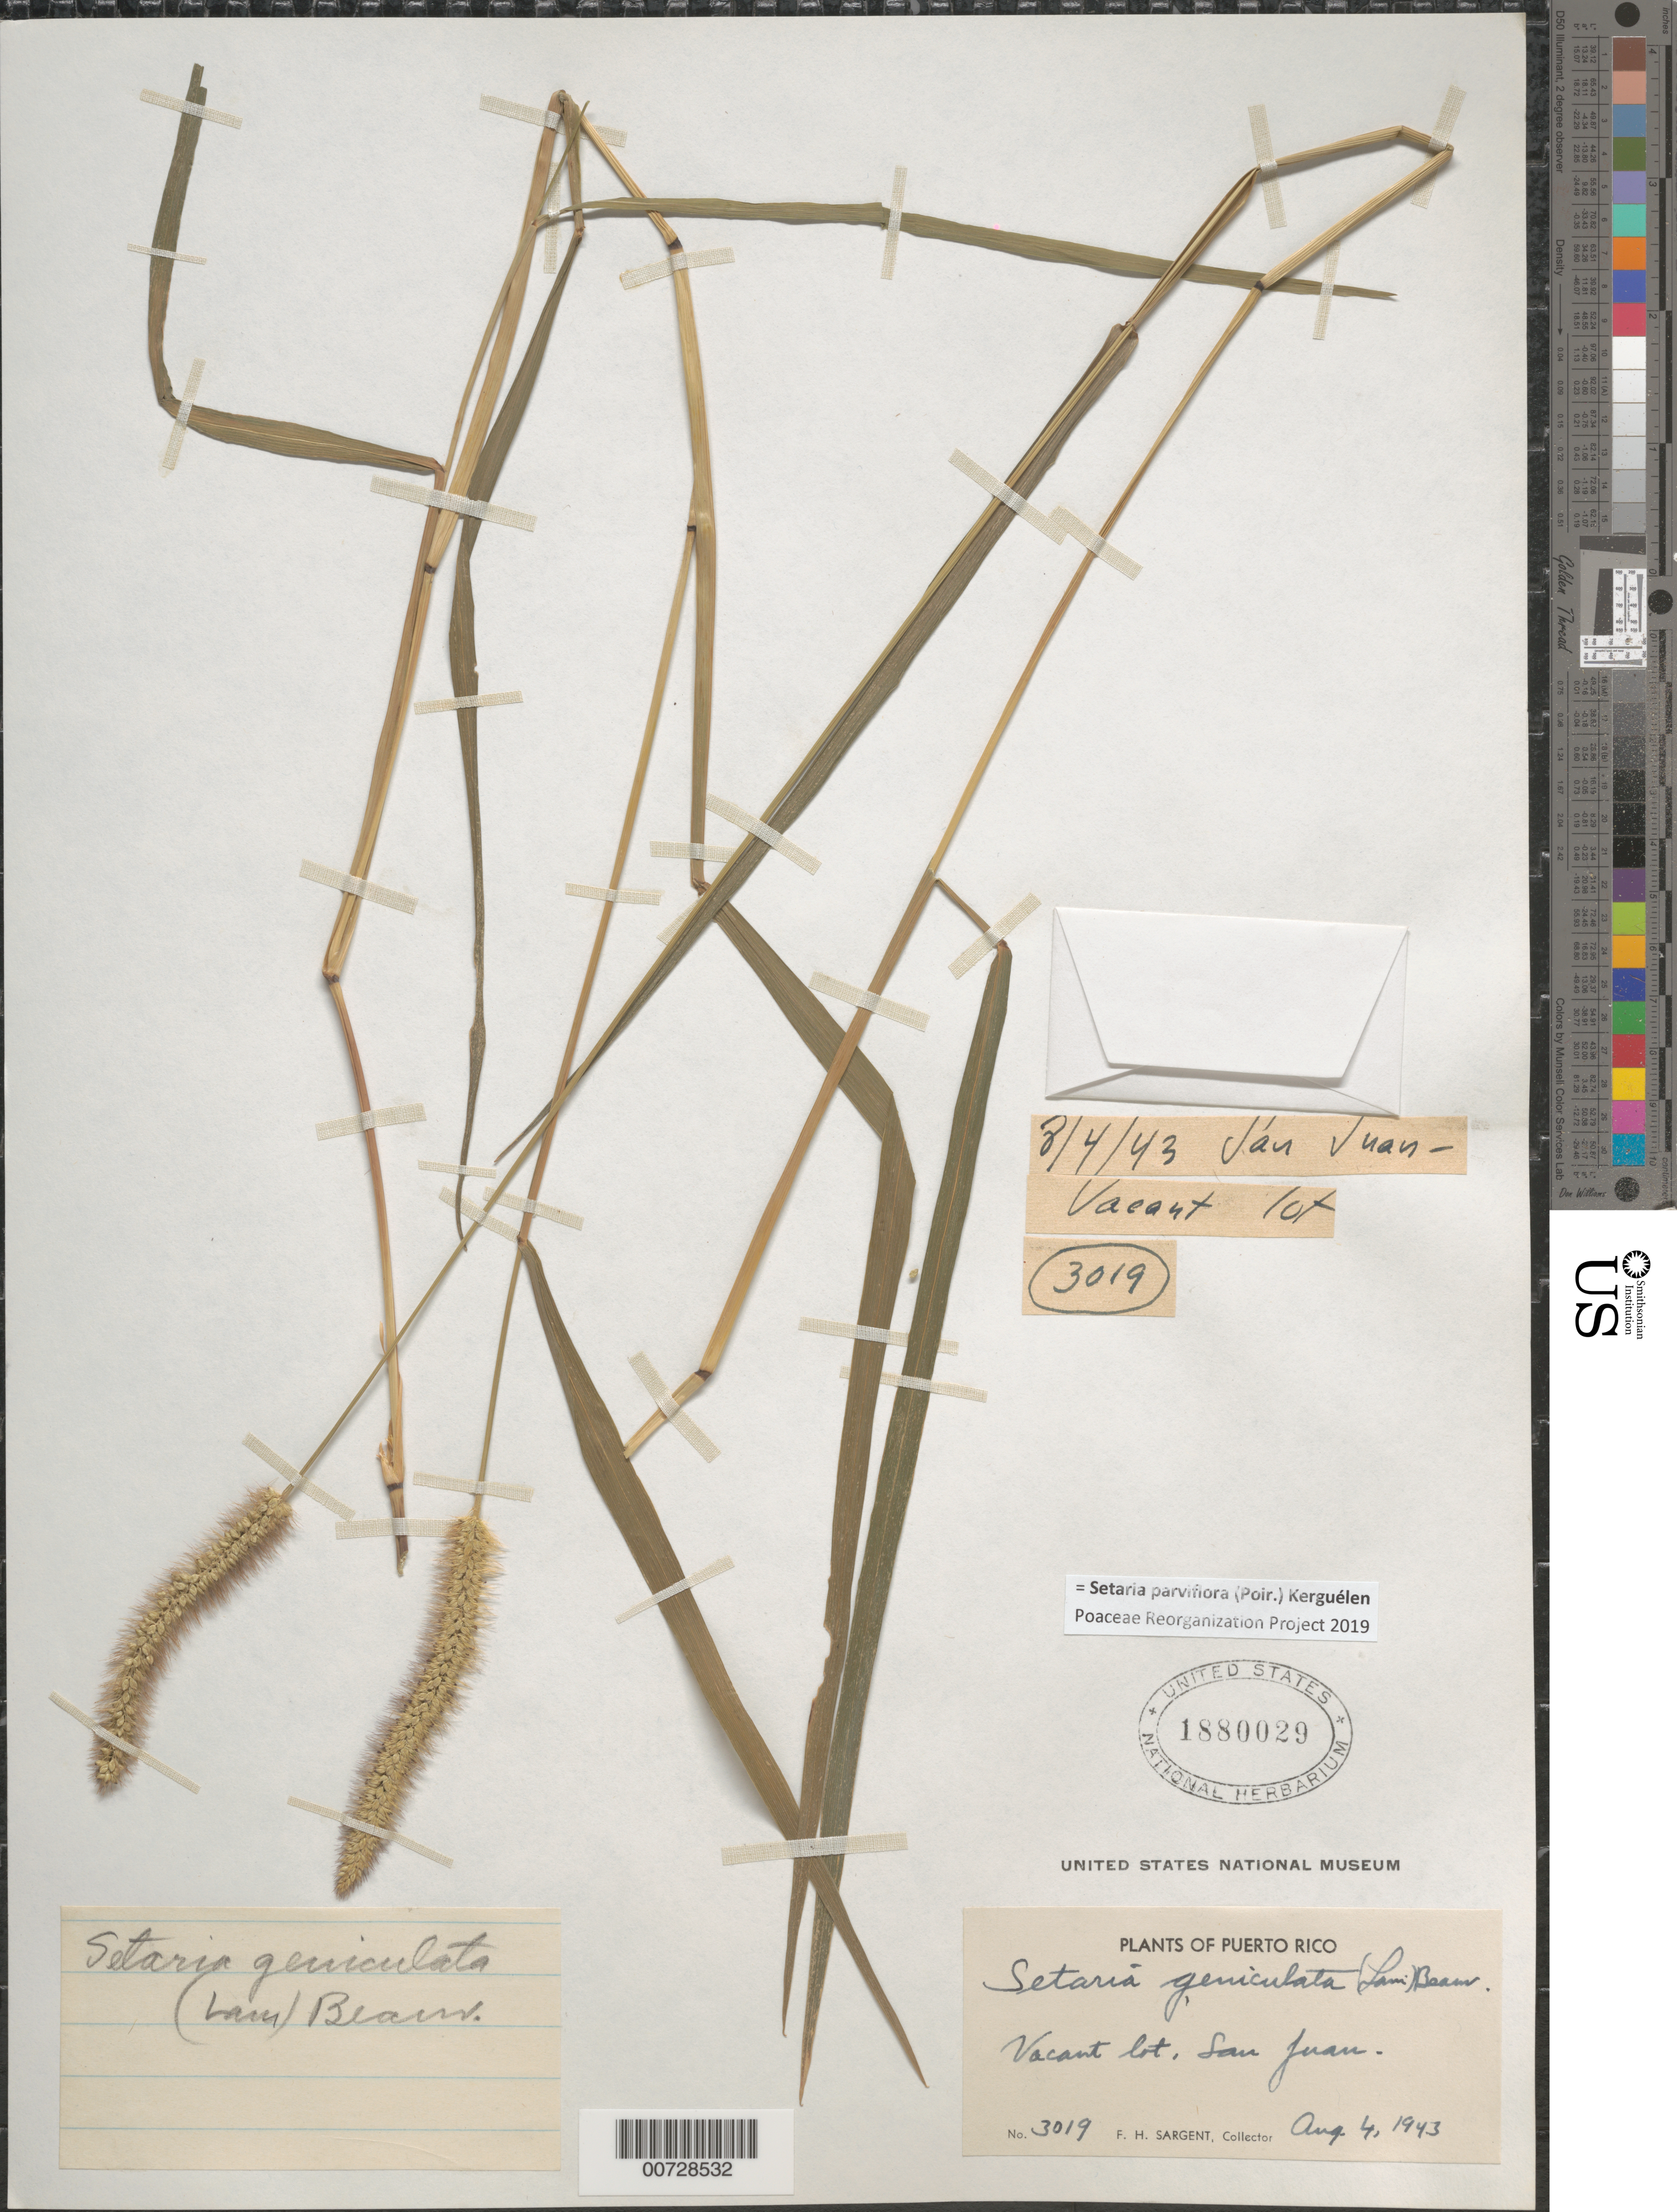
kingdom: Plantae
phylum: Tracheophyta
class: Liliopsida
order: Poales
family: Poaceae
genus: Setaria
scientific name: Setaria parviflora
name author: (Poir.) Kerguélen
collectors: F. H. Sargent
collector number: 3019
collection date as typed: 04 Aug 1943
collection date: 1943-08-04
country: Puerto Rico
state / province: San Juan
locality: San Juan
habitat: Vacant lot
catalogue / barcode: US 1880029